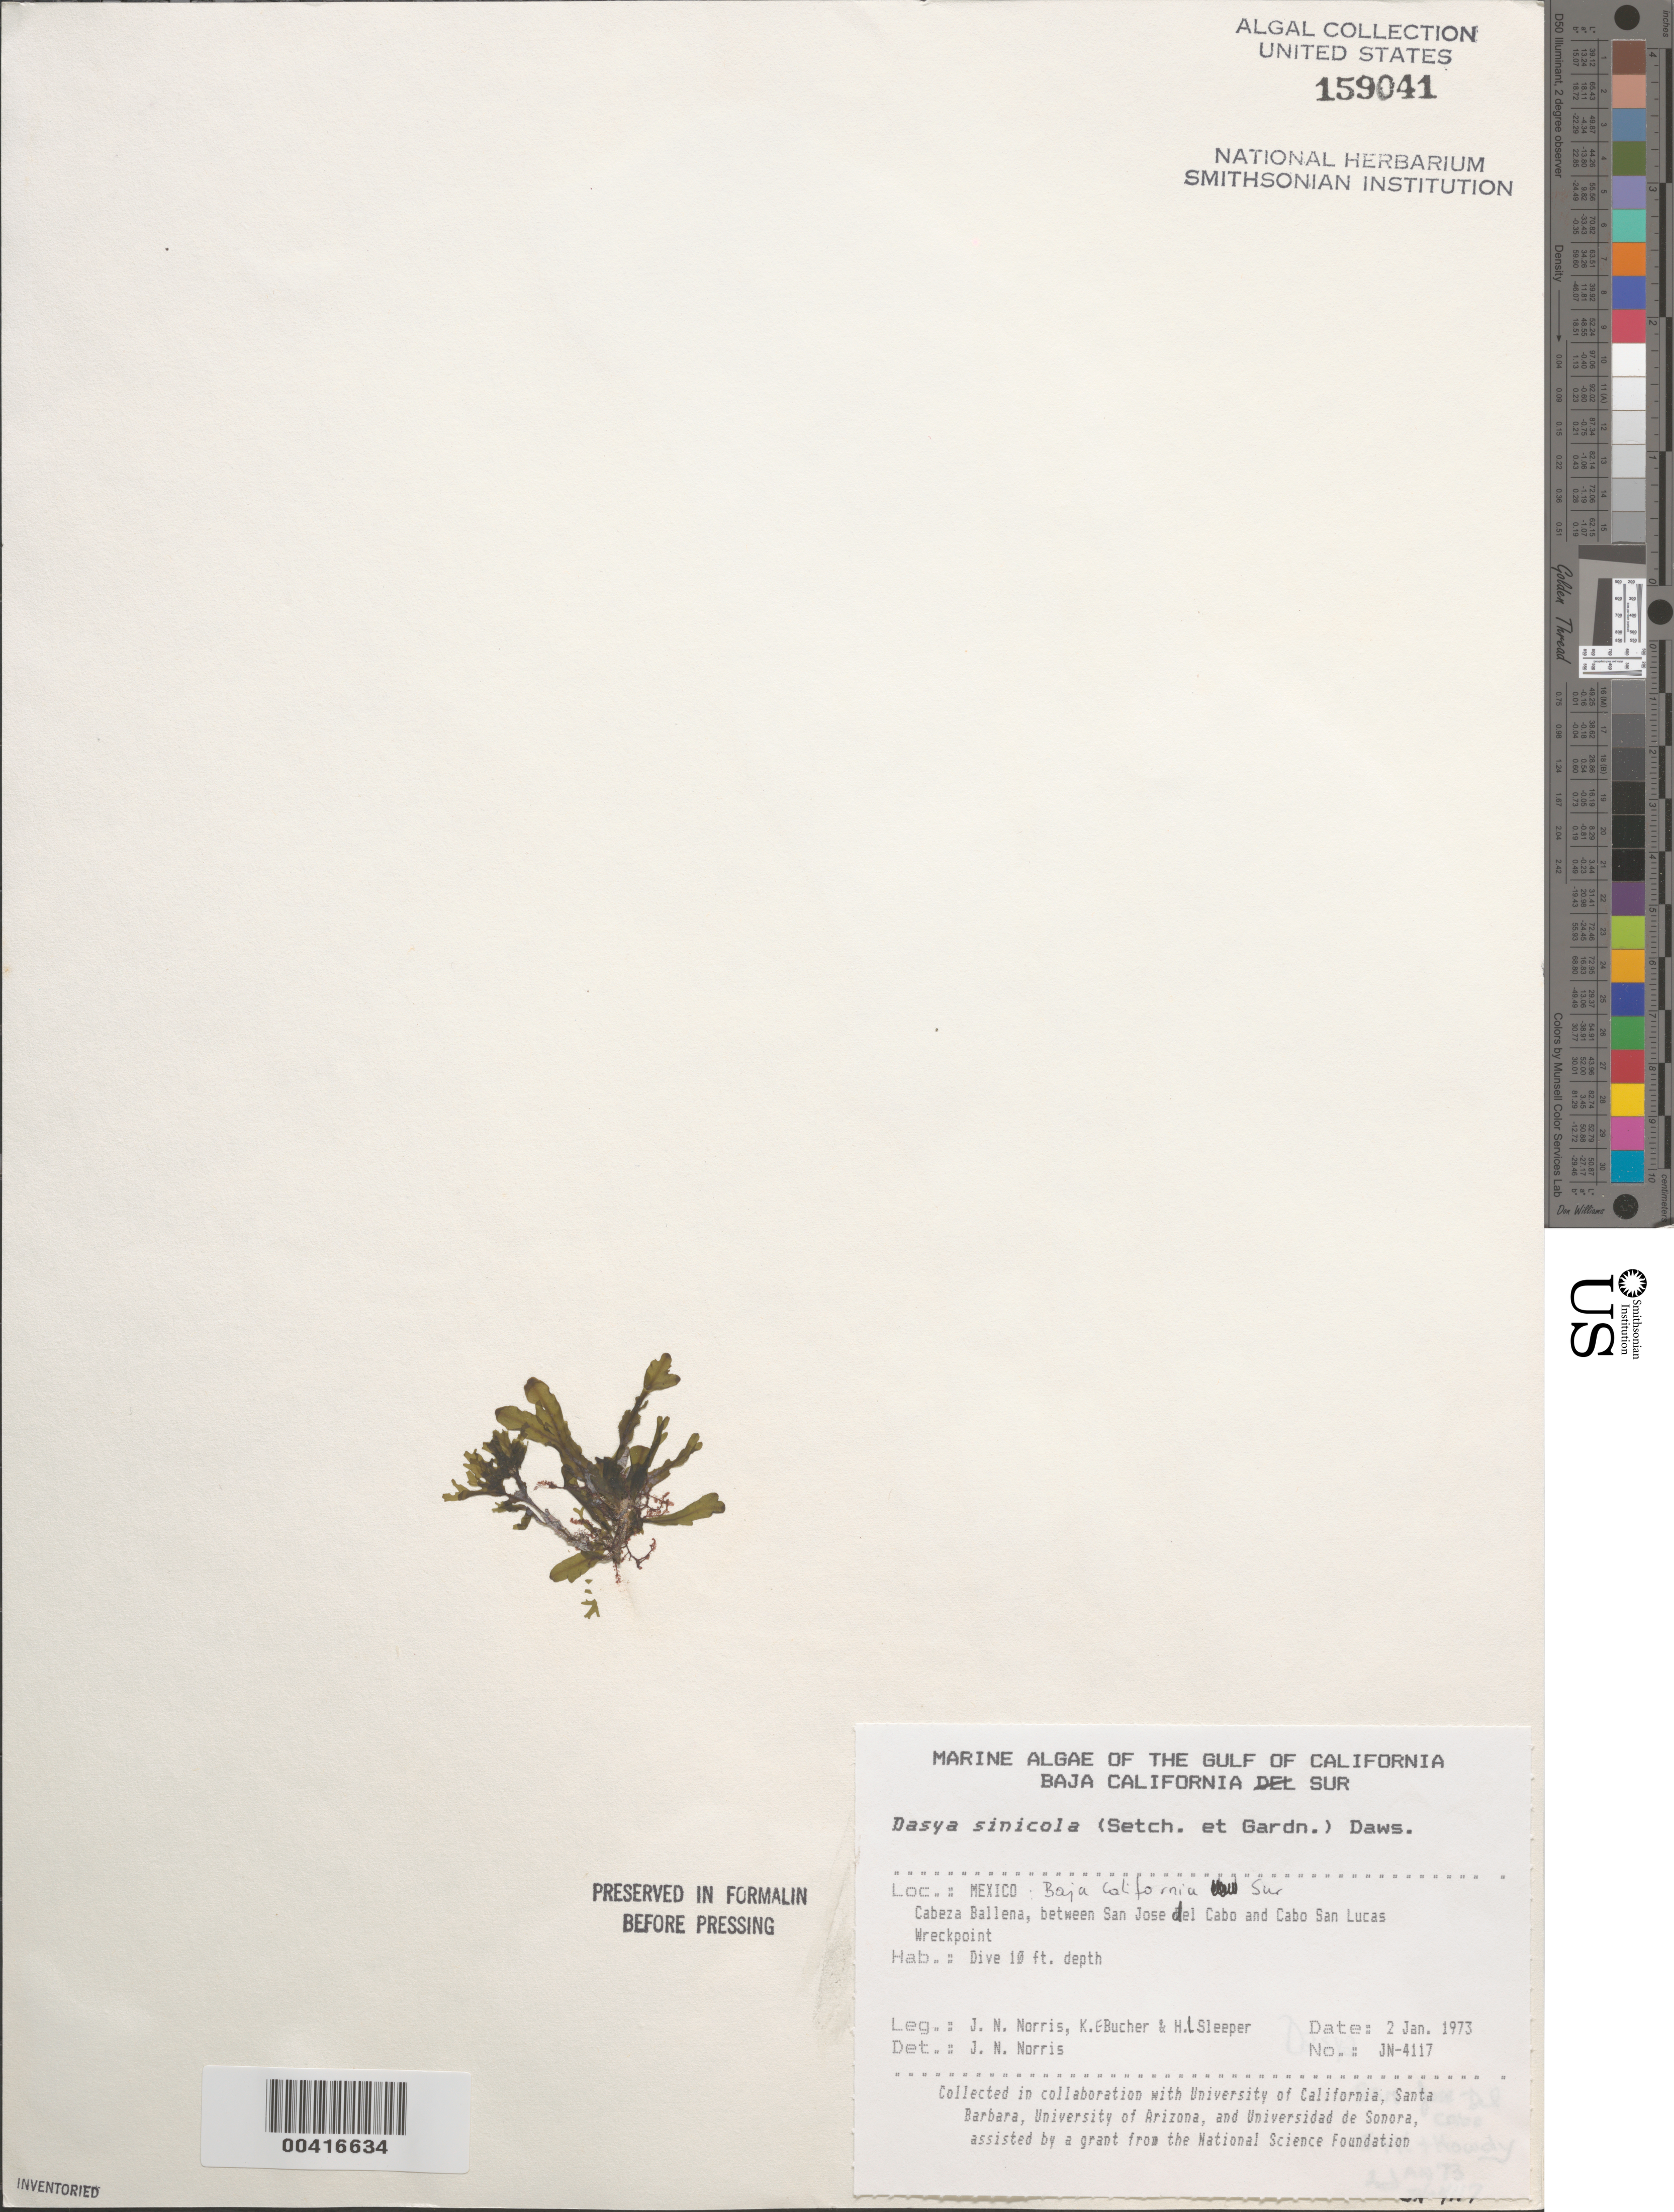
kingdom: Plantae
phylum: Rhodophyta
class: Florideophyceae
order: Ceramiales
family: Dasyaceae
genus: Dasya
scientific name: Dasya sinicola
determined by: Norris, James N.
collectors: J. N. Norris, K. E. Bucher & H. Sleeper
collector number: JN-4117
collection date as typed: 02 Jan 1973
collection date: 1973-01-02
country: Mexico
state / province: Baja California Sur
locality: Cabeza Ballena between San Jose del Cabo and Cabo San Lucas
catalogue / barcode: US 159041